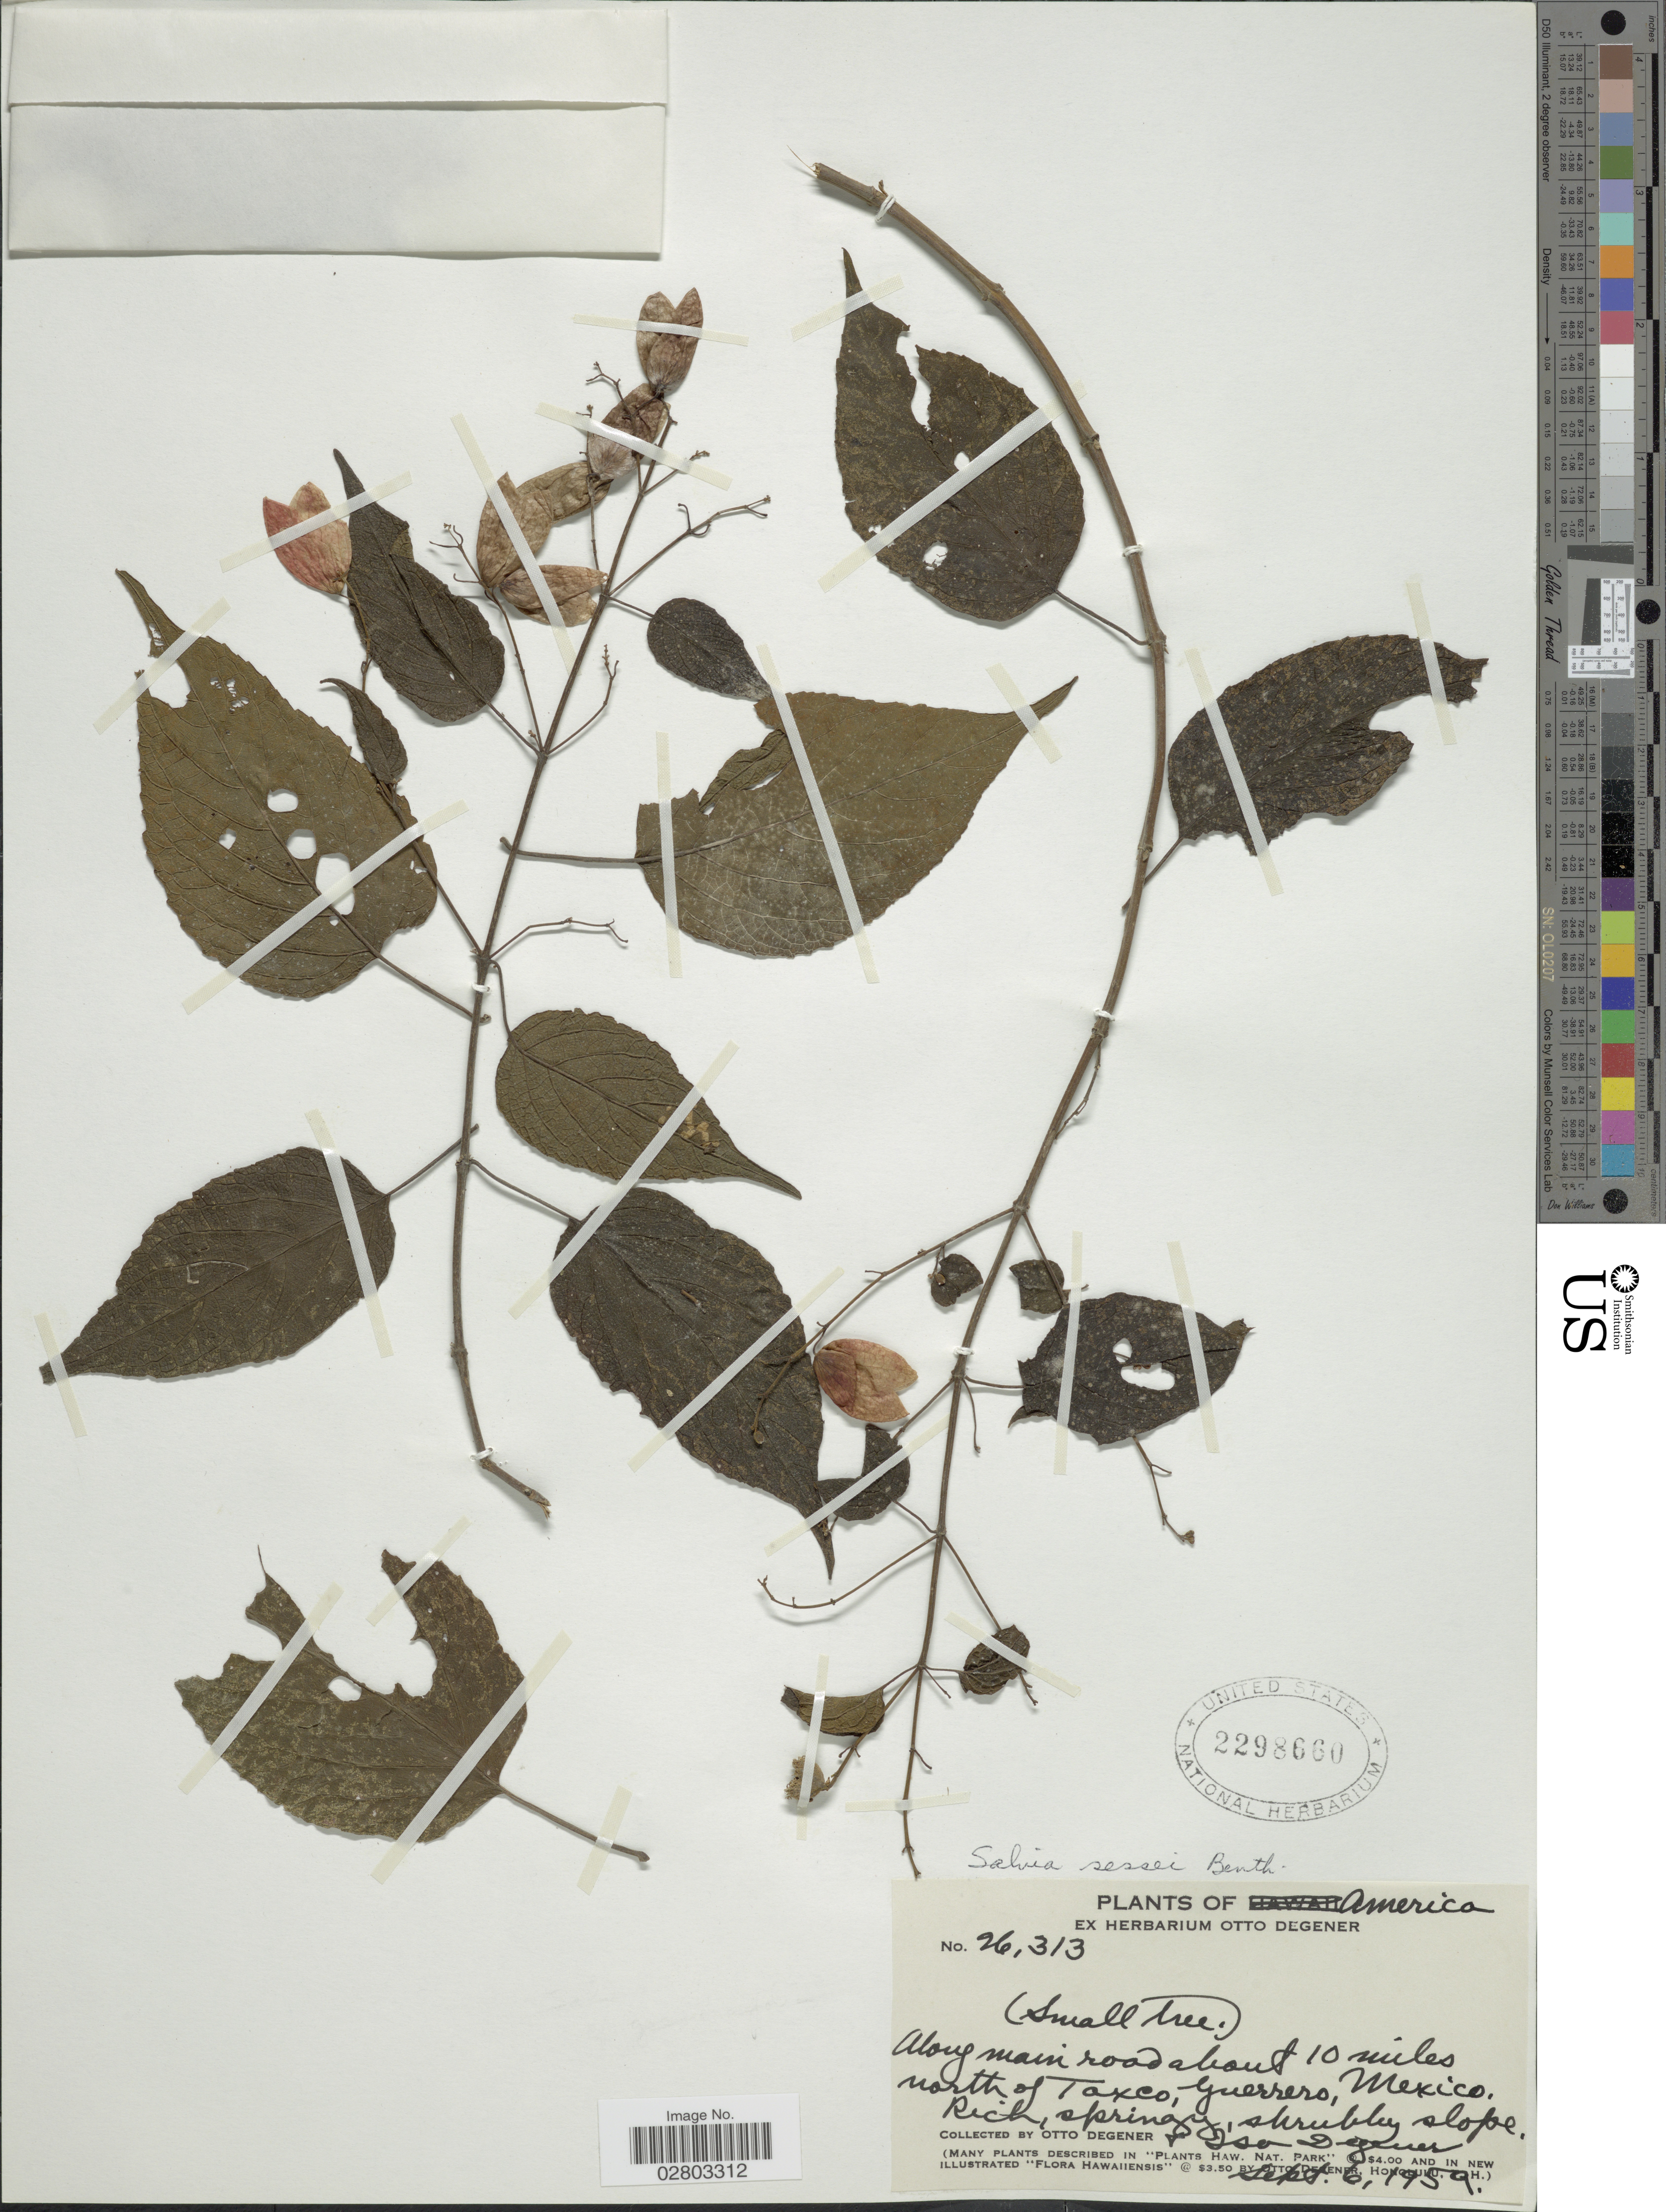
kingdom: Plantae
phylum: Tracheophyta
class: Magnoliopsida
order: Lamiales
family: Lamiaceae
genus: Salvia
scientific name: Salvia sessei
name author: Benth.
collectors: O. Degener & I. Degener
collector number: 26313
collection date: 1959-09-06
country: Mexico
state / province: Guerrero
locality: Along main road about 10 miles north of Taxco.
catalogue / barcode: US 2298660